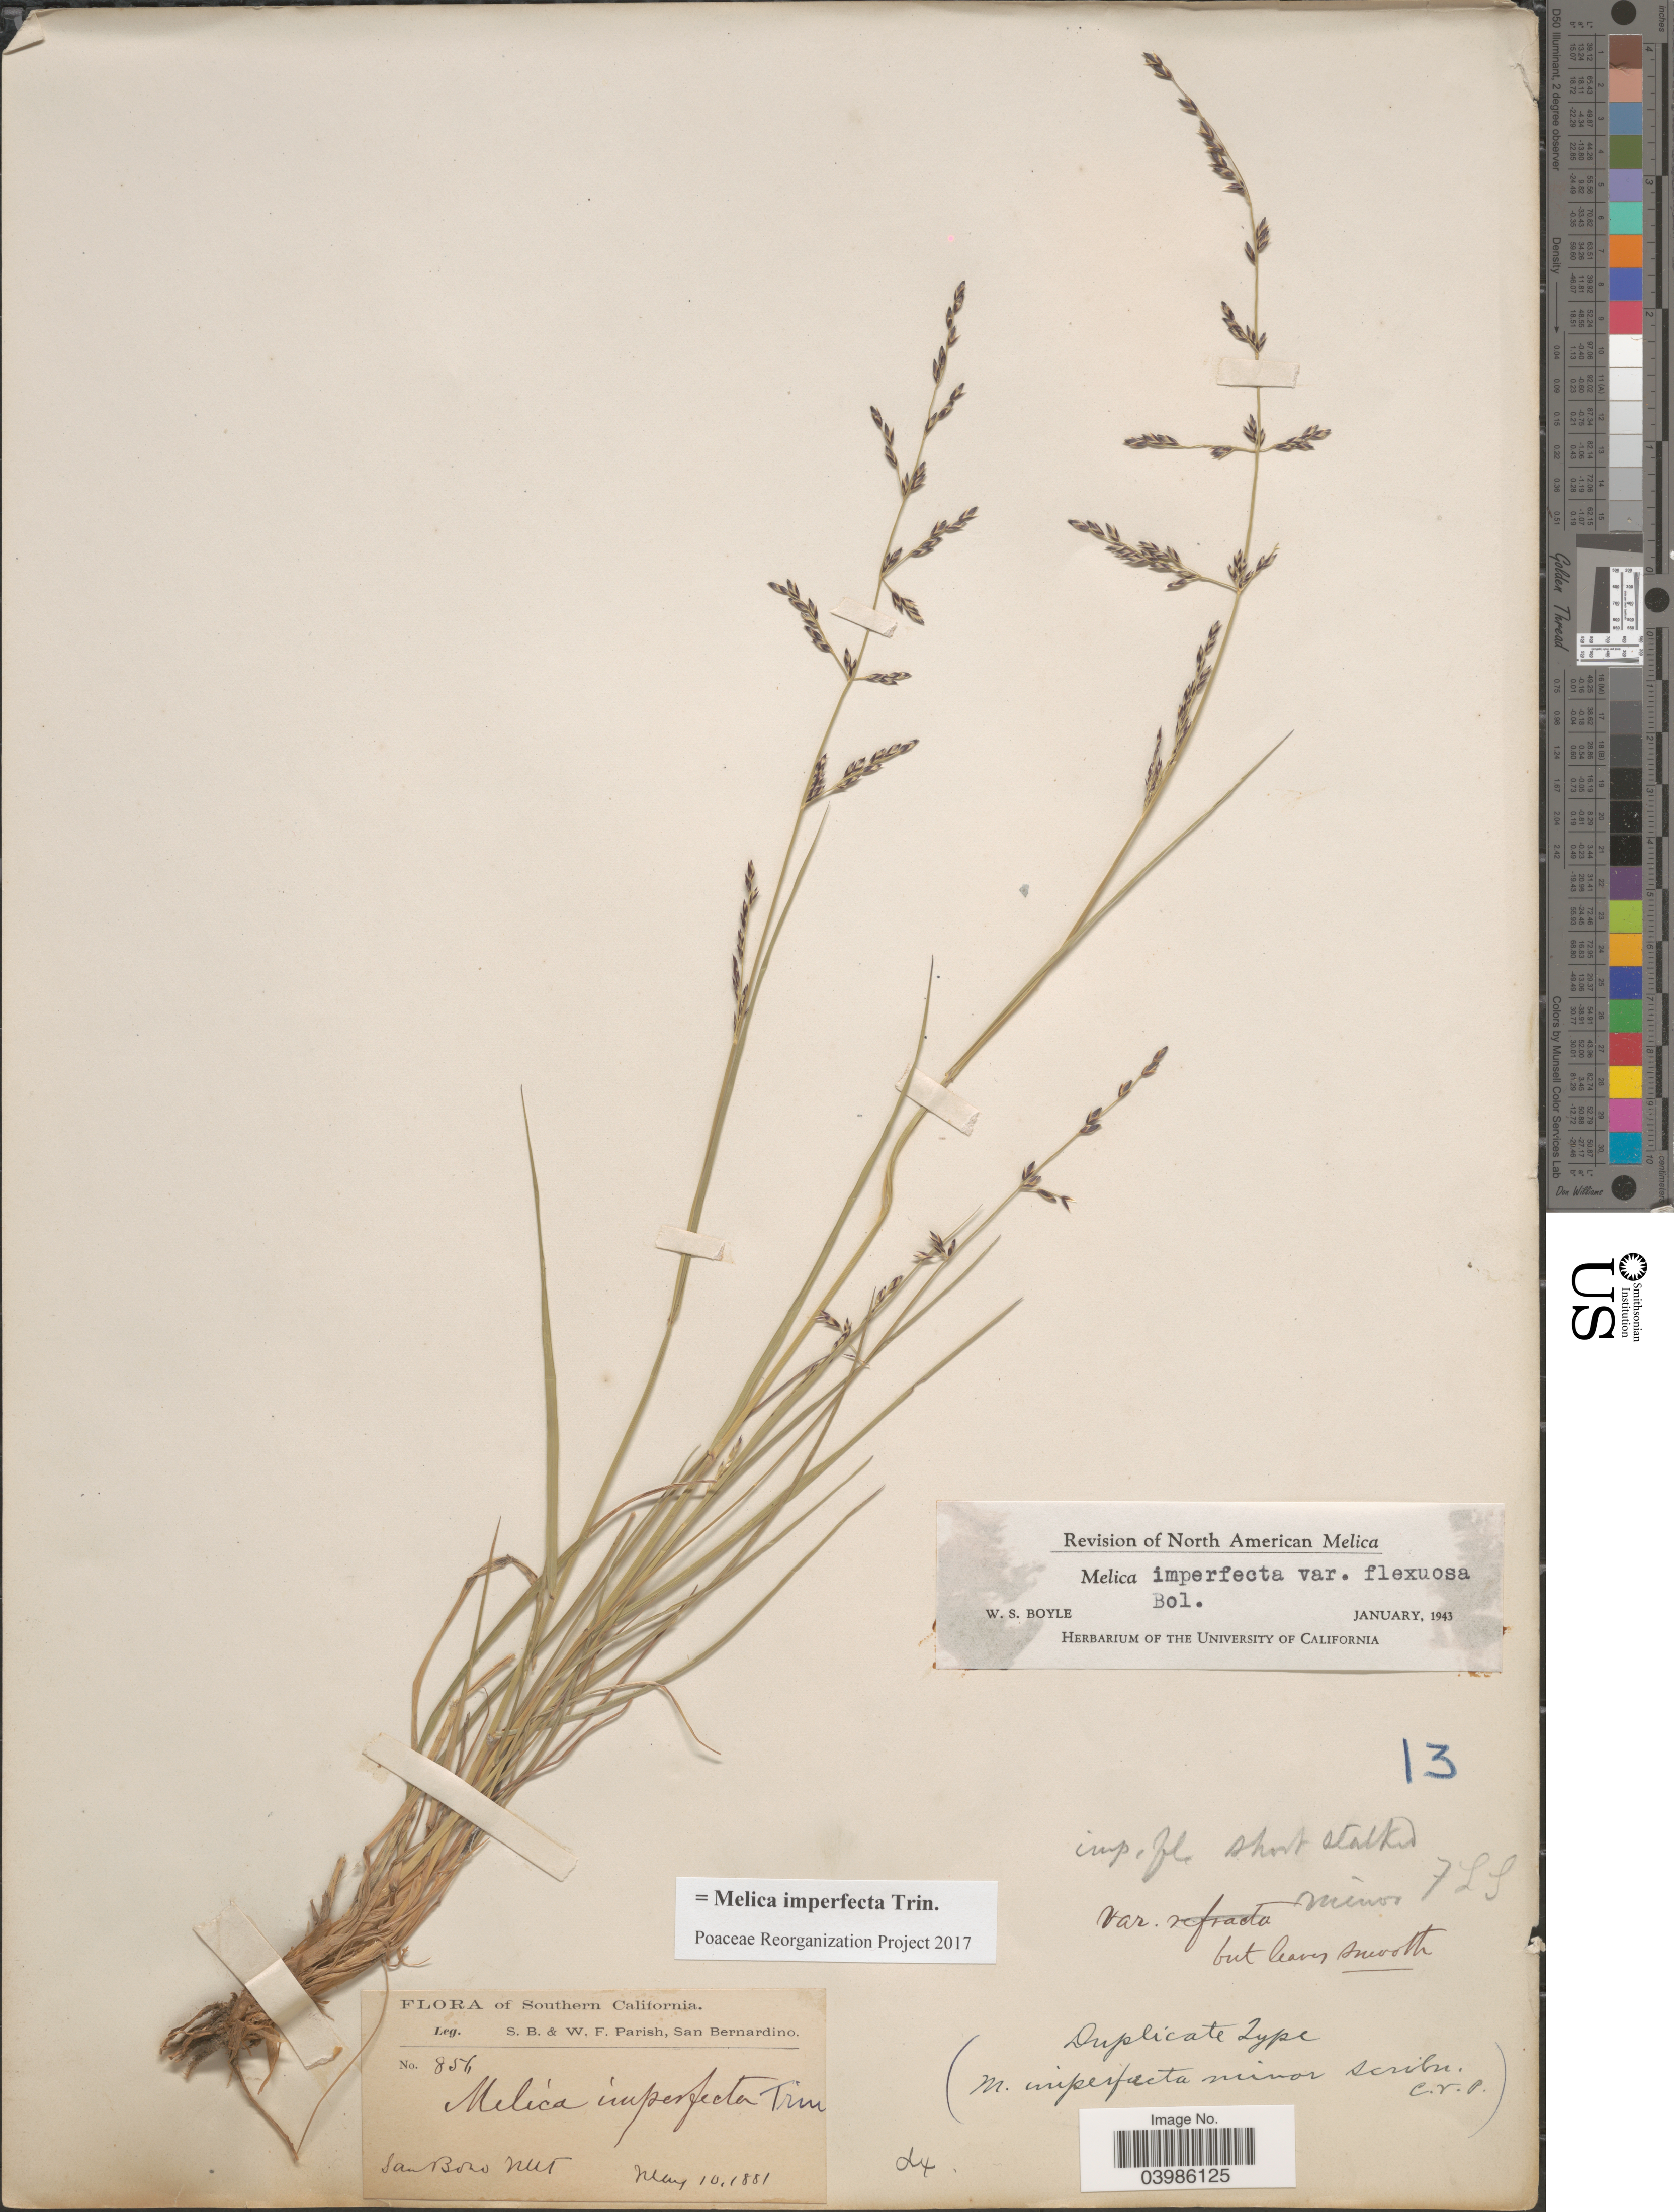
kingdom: Plantae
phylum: Tracheophyta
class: Liliopsida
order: Poales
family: Poaceae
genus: Melica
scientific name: Melica imperfecta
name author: Trin.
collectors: S. B. Parish & W. F. Parish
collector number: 856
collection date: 1881-05-10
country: United States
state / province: California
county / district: San Bernardino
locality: Southern California. San Bono Mt.